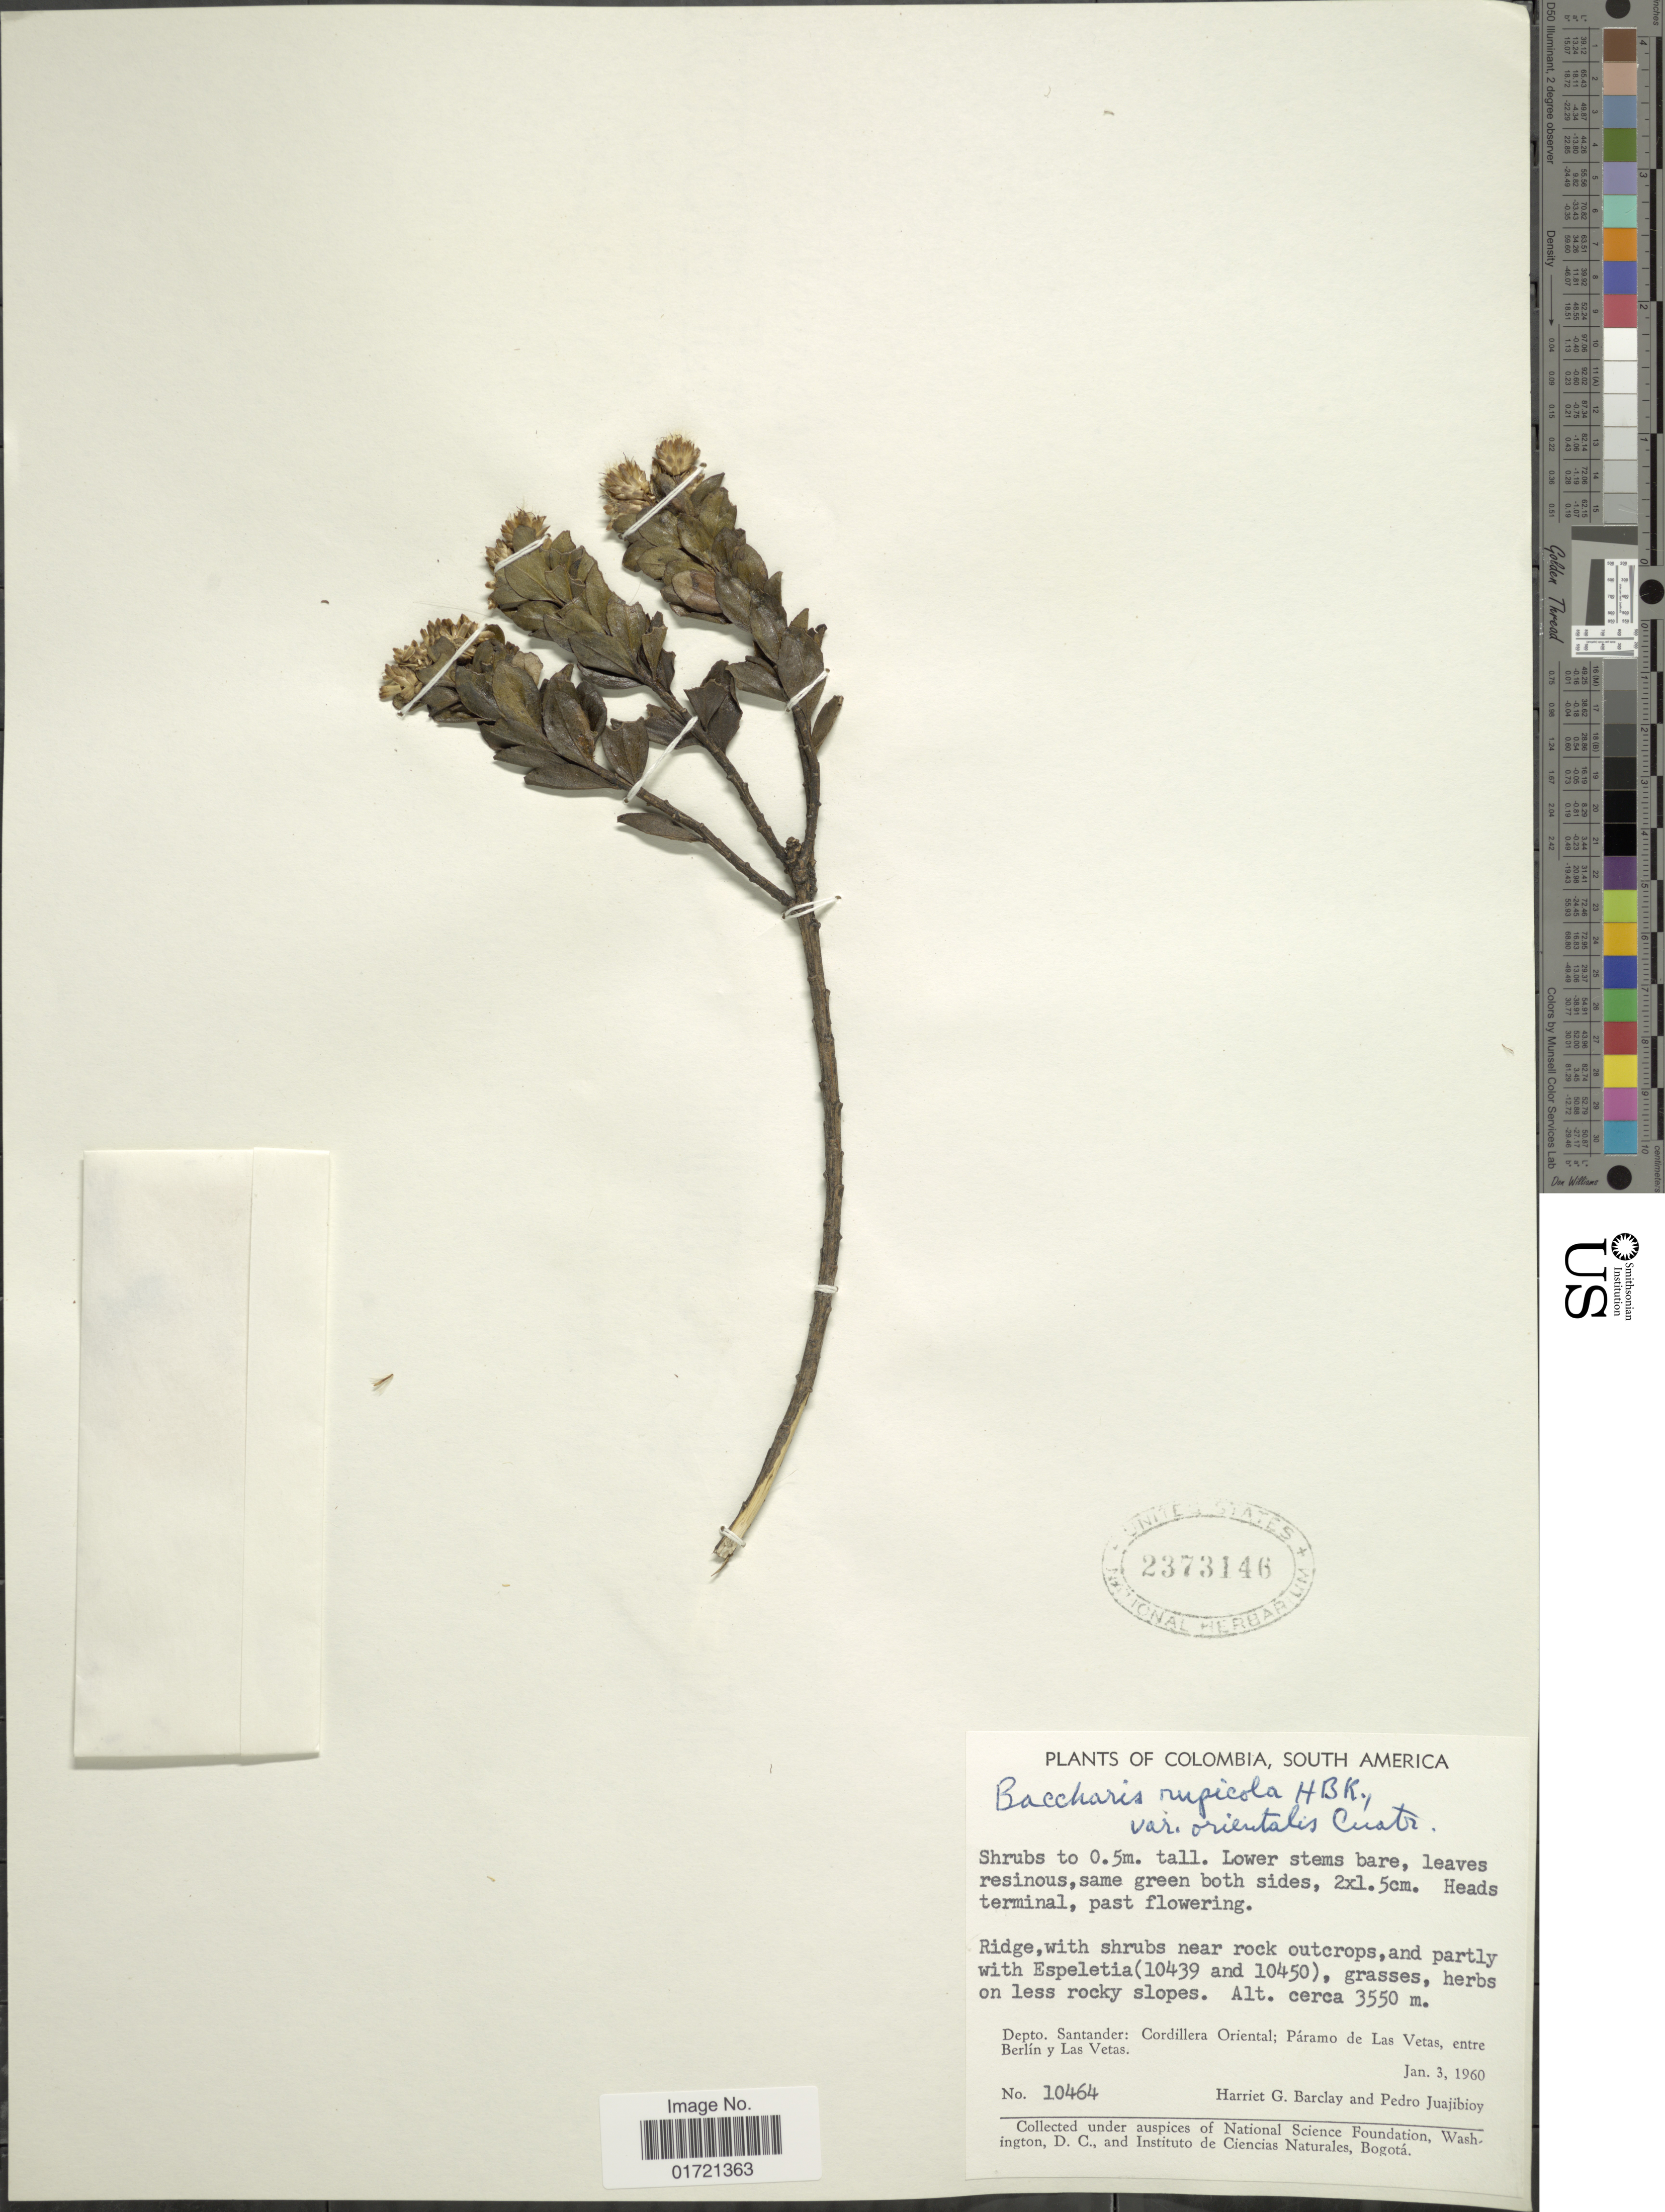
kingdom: Plantae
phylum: Tracheophyta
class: Magnoliopsida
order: Asterales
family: Asteraceae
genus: Baccharis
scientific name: Baccharis rupicola var. orientalis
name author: Cuatrec.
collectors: H. G. Barclay & P. Juajibioy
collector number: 10464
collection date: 1960-01-03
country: Colombia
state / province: Santander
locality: Depto. Santander: Cordillera Oriental; Páramo de Las Vetas, entre Berlín y Las Vetas.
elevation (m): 3550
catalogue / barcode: US 2373146